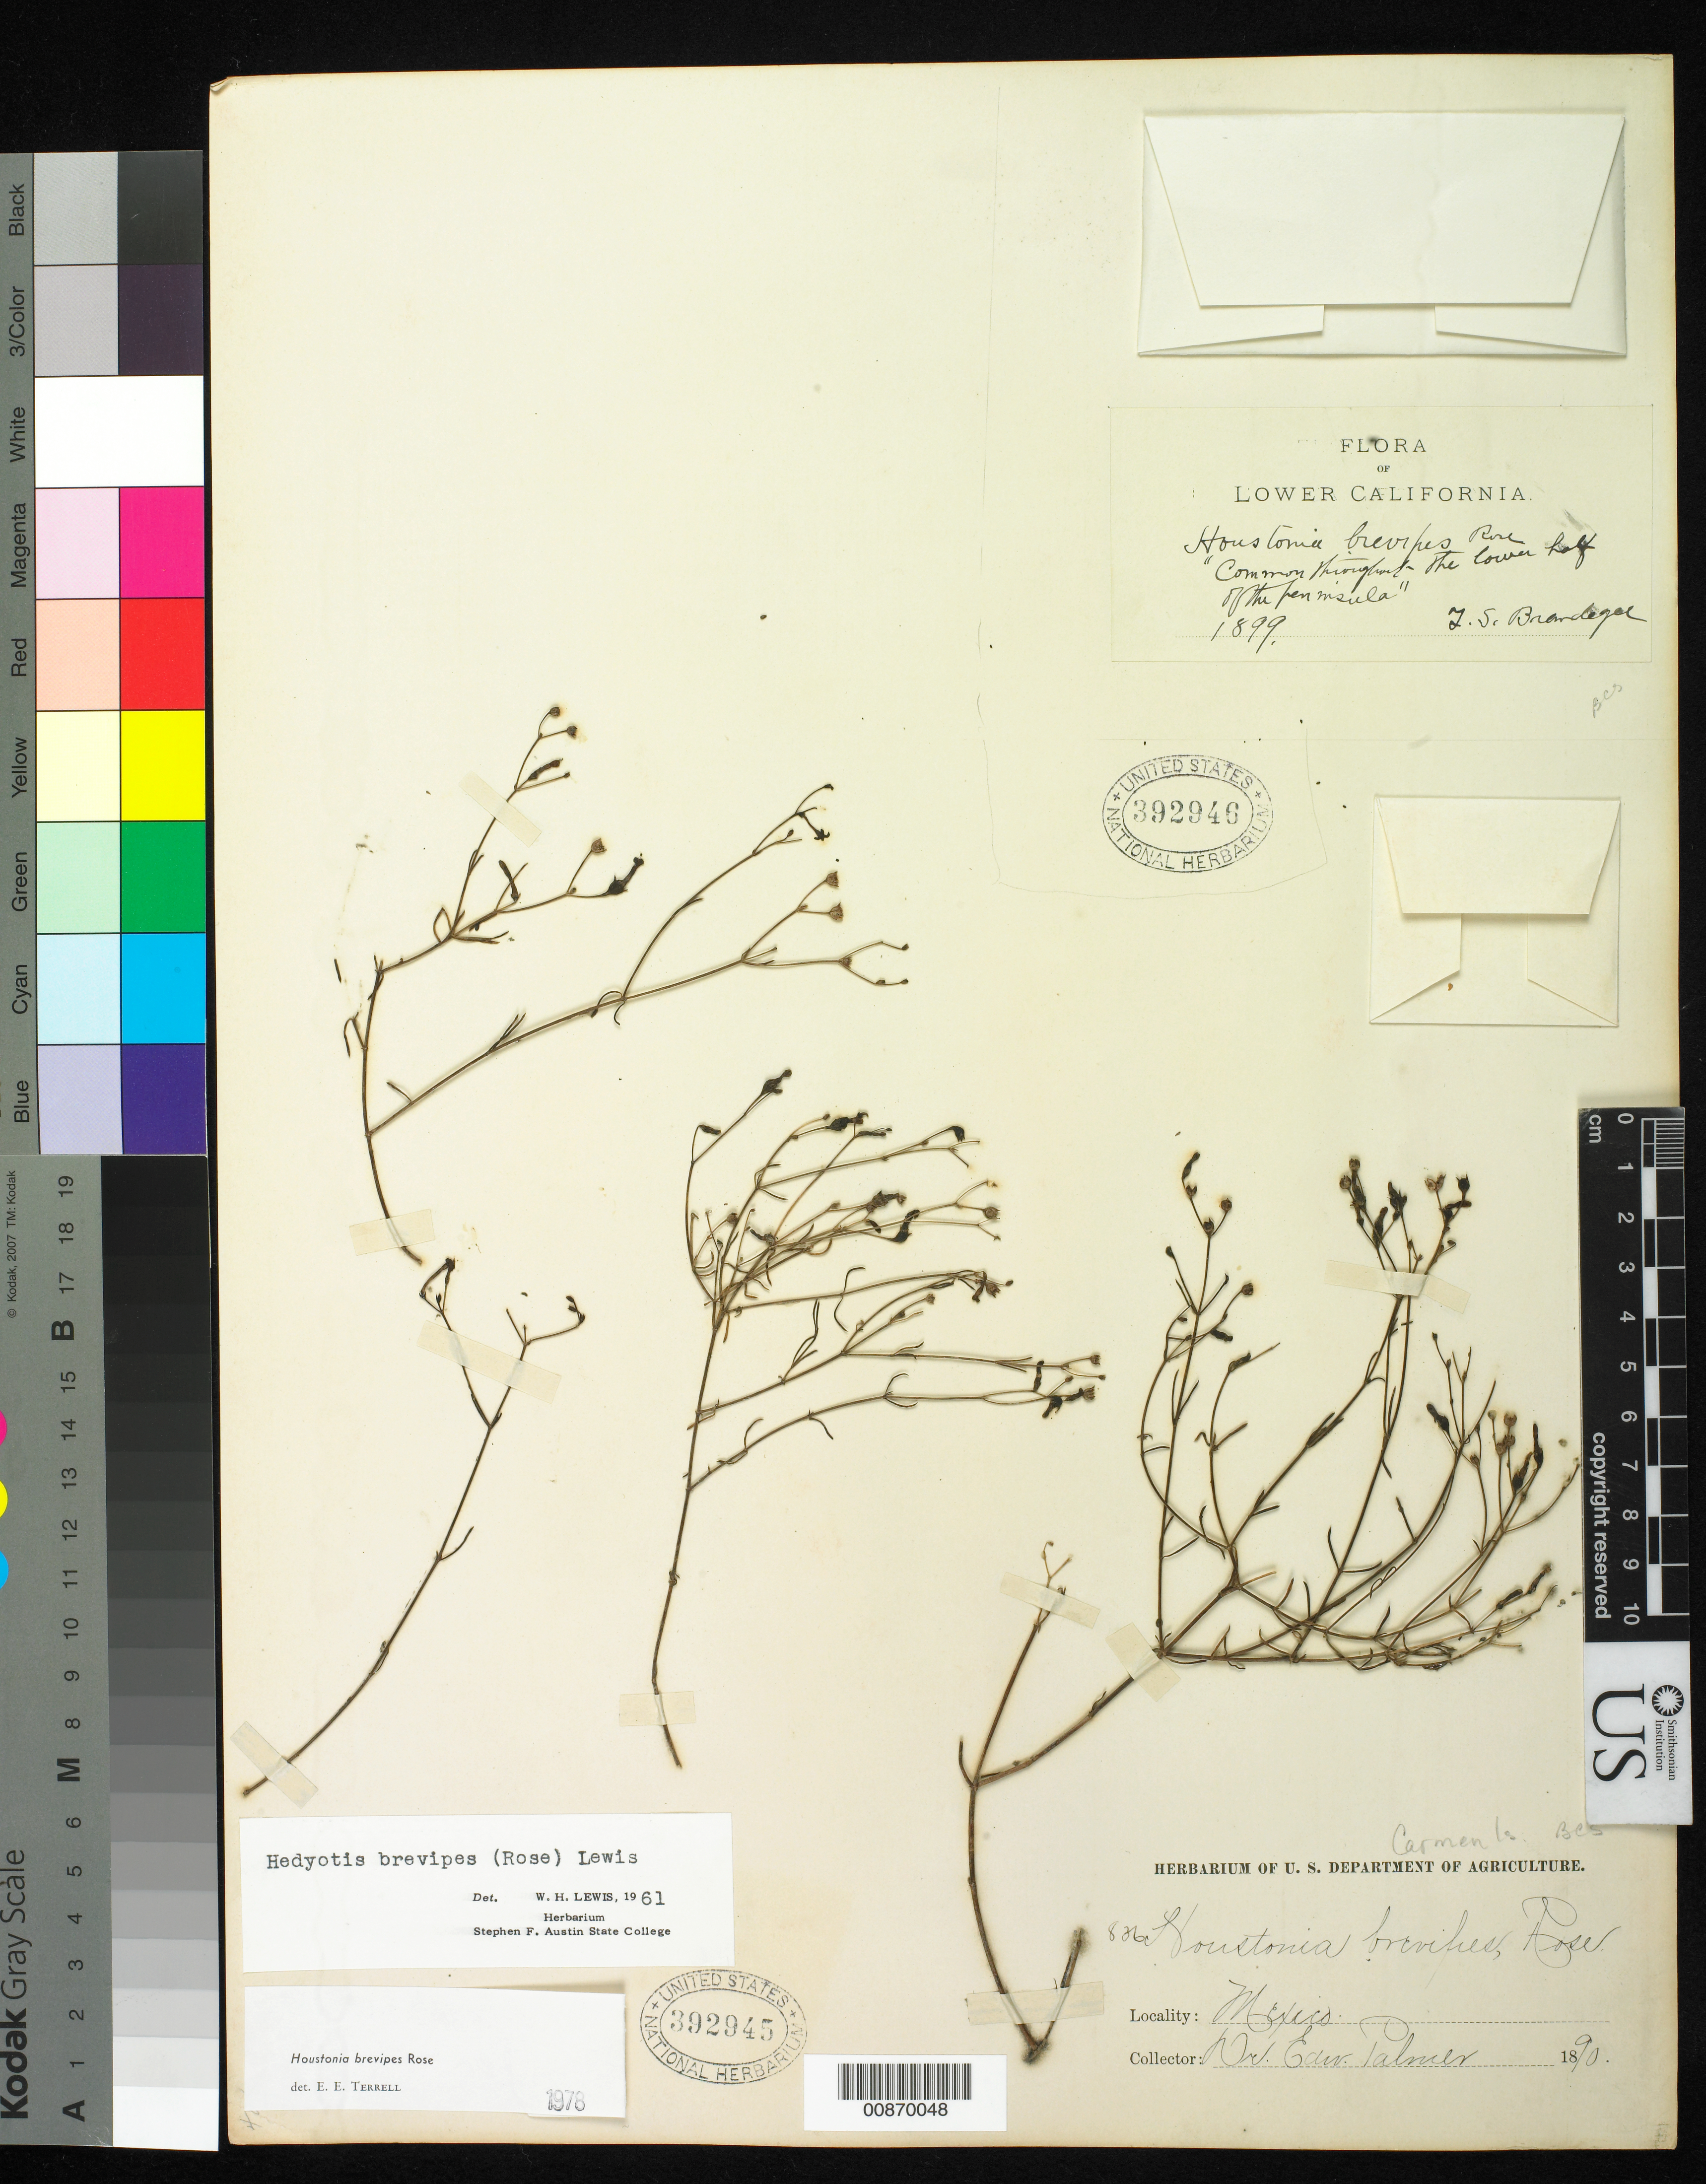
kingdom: Plantae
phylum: Tracheophyta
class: Magnoliopsida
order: Gentianales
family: Rubiaceae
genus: Hedyotis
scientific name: Hedyotis brevipes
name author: (Rose) W.H. Lewis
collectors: T. S. Brandegee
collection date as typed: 1899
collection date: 1899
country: Mexico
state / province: Baja California Sur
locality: Baja California Sur.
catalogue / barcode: US 392946-2